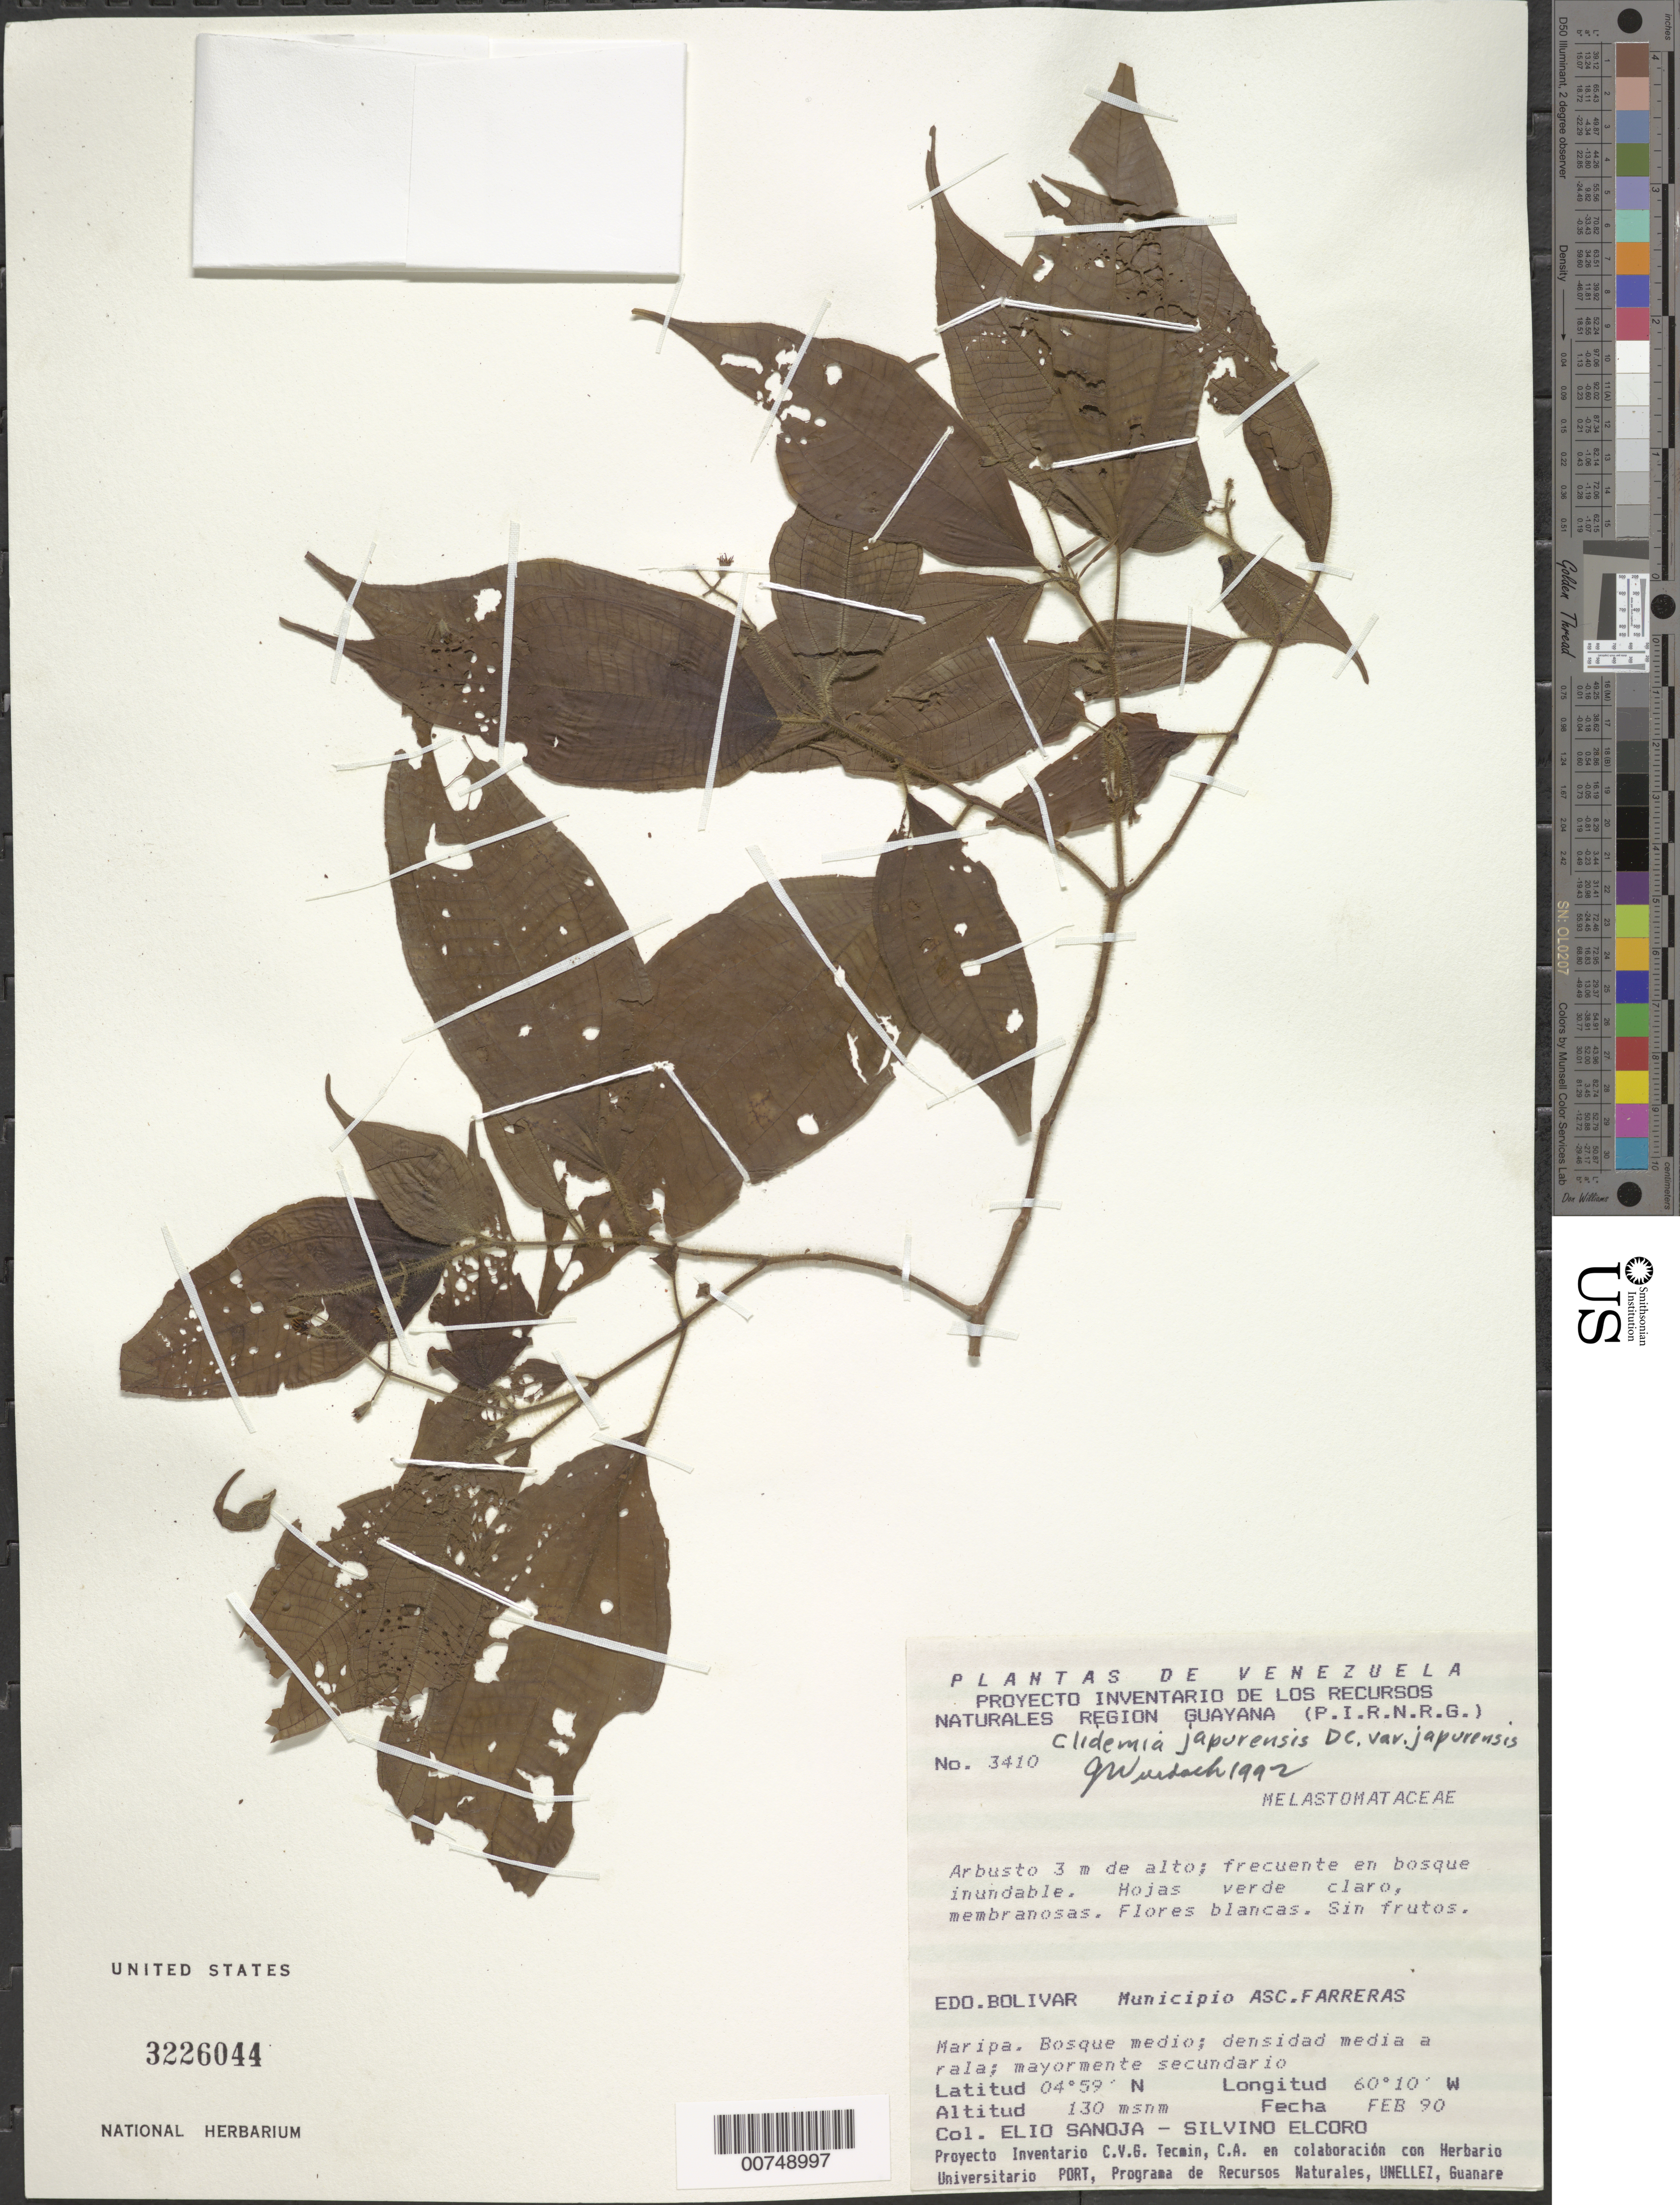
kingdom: Plantae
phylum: Tracheophyta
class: Magnoliopsida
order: Myrtales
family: Melastomataceae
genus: Clidemia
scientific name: Clidemia japurensis var. japurensis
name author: DC.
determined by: Wurdack, John J., (US), US (UNITED STATES)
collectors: E. Sanoja & S. Elcoro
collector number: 3410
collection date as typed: Feb-90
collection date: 1990-02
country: Venezuela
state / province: Bolívar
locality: Mun. Asc. Farreras; Maripa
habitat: Bosque inundable; bosque medio; densidad media a rala; mayormente secundario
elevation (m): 130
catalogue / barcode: US 3226044